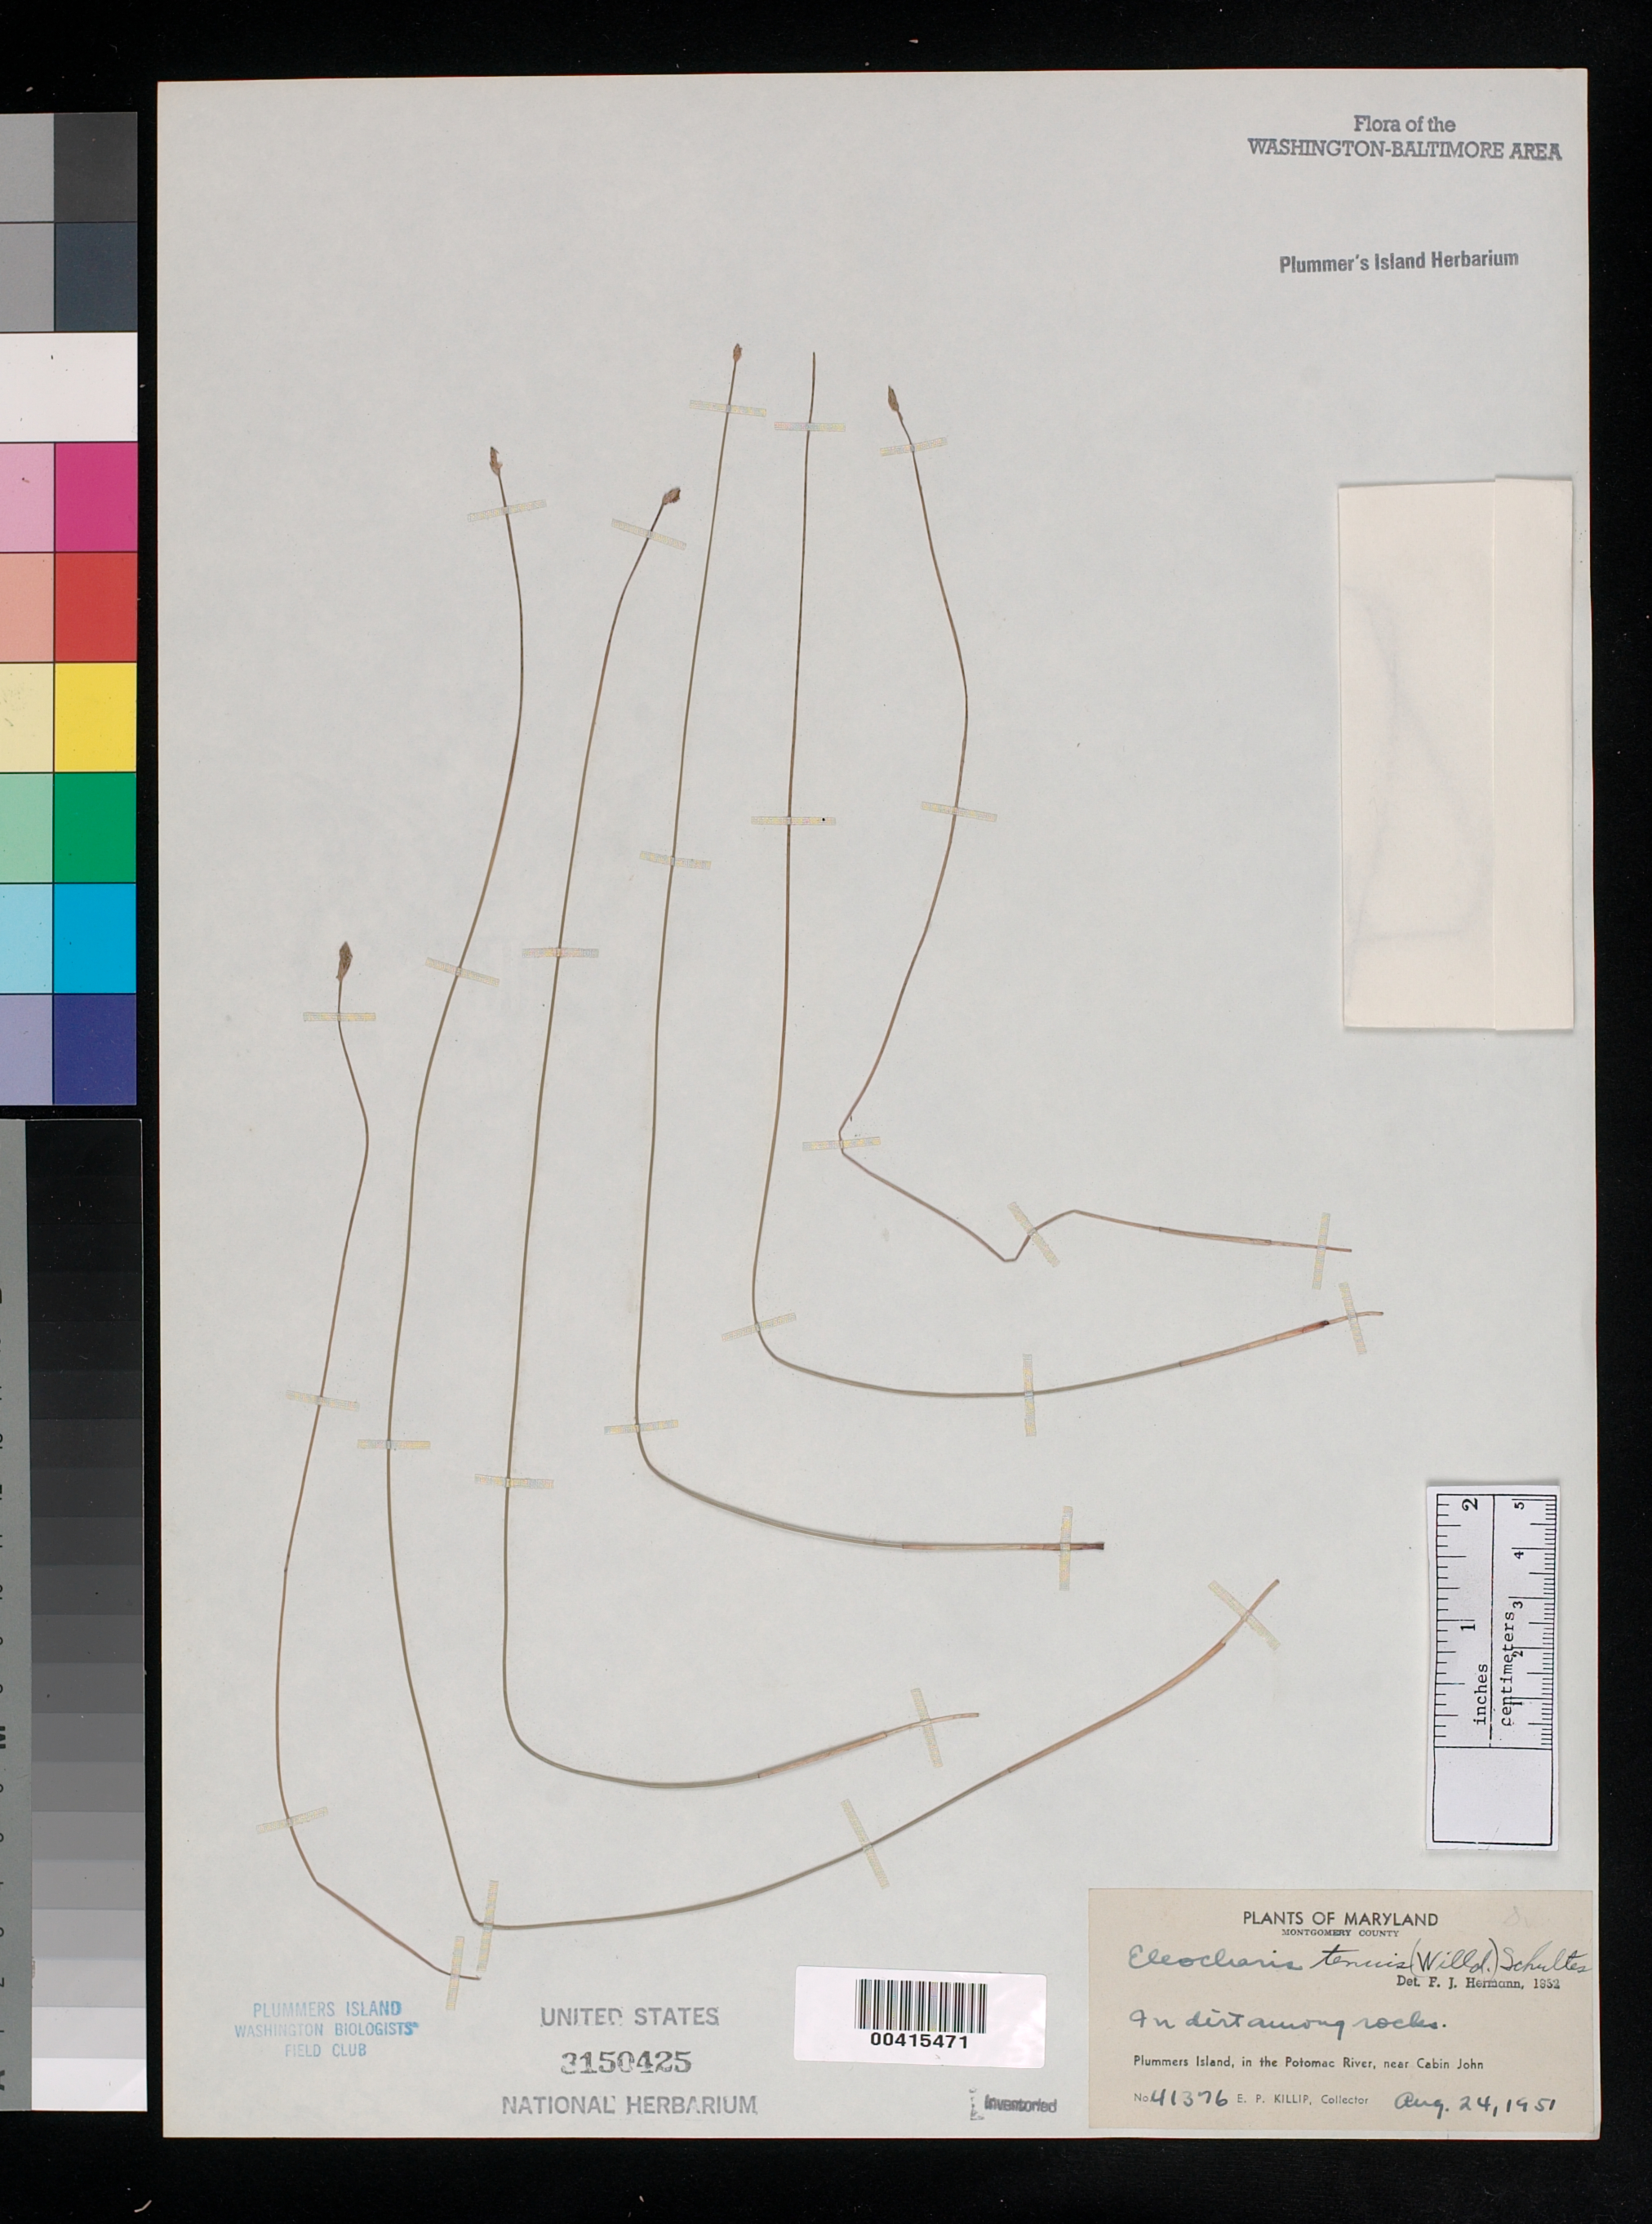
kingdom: Plantae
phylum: Tracheophyta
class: Liliopsida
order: Poales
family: Cyperaceae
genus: Eleocharis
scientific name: Eleocharis tenuis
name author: (Willd.) Schult.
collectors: E. P. Killip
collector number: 41376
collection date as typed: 24 Aug 1951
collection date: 1951-08-24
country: United States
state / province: Maryland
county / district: Montgomery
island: Plummers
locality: Plummer's Island C. & O. Canal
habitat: In dirt among rocks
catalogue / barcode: US 3150425